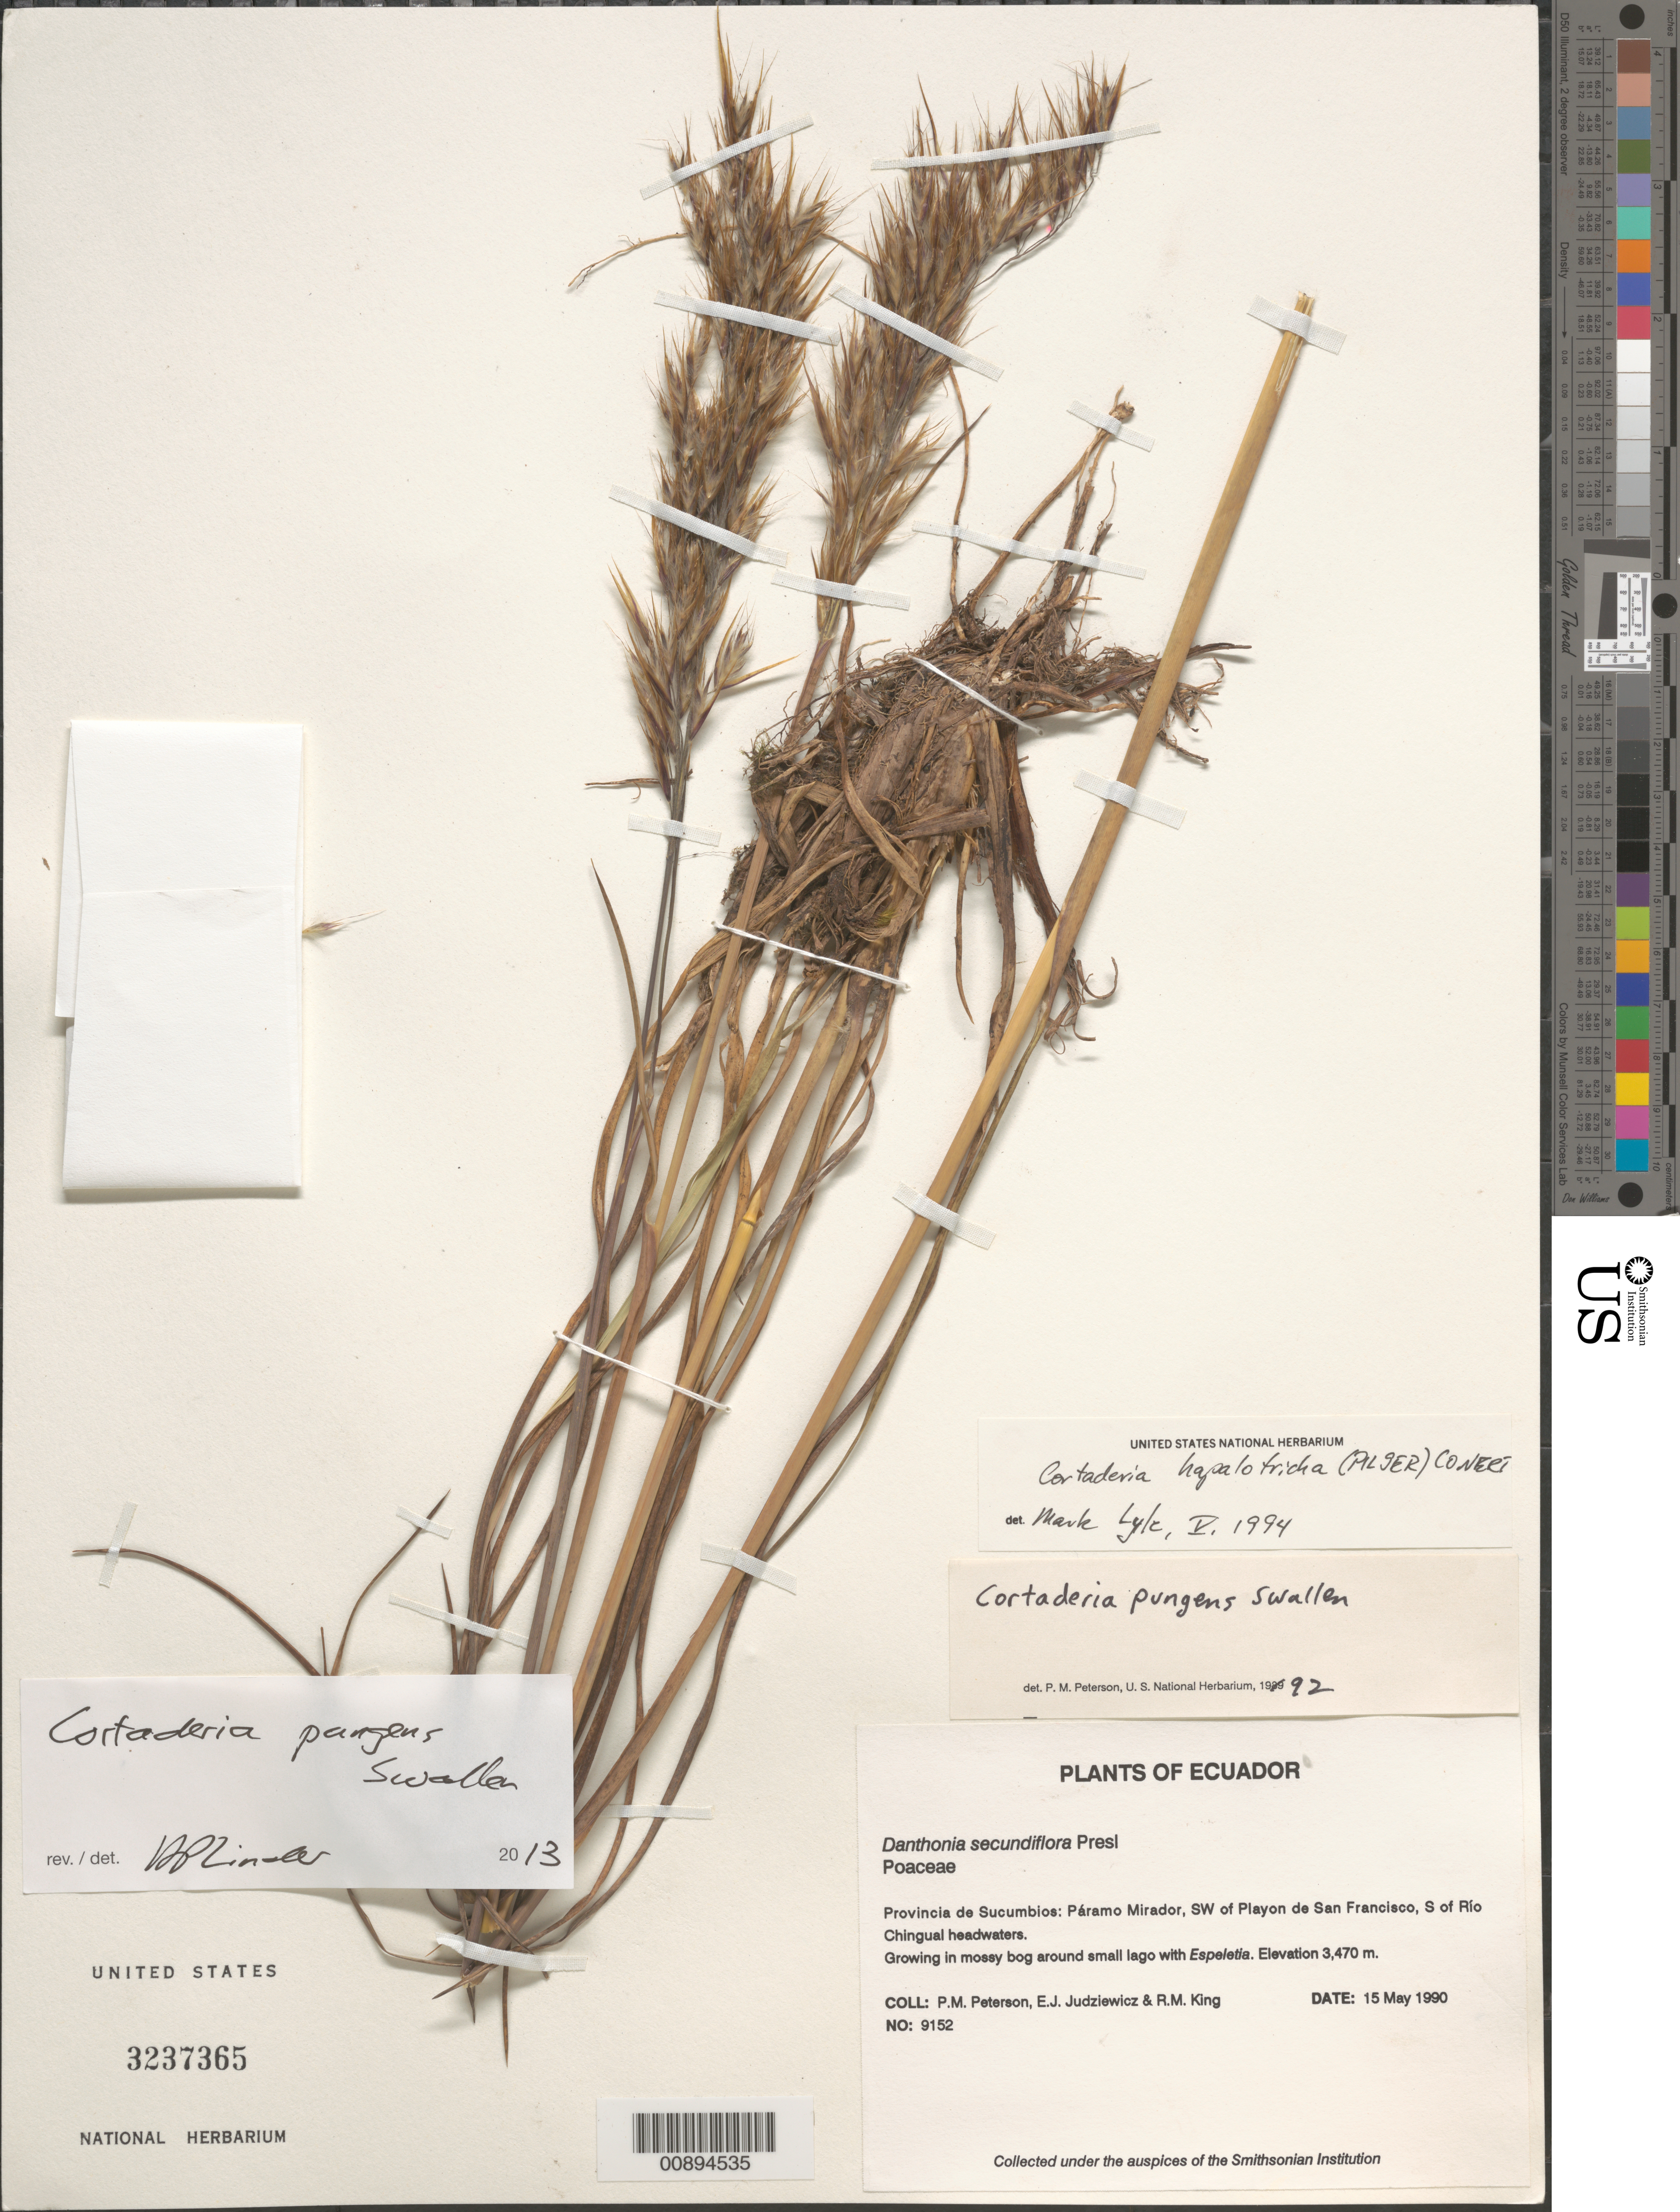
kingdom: Plantae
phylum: Tracheophyta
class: Liliopsida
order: Poales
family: Poaceae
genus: Cortaderia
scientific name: Cortaderia hapalotricha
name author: (Pilg.) Conert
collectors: P. M. Peterson, E. J. Judziewicz & R. M. King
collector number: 09152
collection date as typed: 15 May 1990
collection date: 1990-05-15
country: Ecuador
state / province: Sucumbios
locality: Páramo Mirador, SW of Playon de San Francisco, S of Río Chingual headwaters.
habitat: Growing in mossy bog around small lago with Espeletia.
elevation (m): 3470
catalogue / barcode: US 3237365